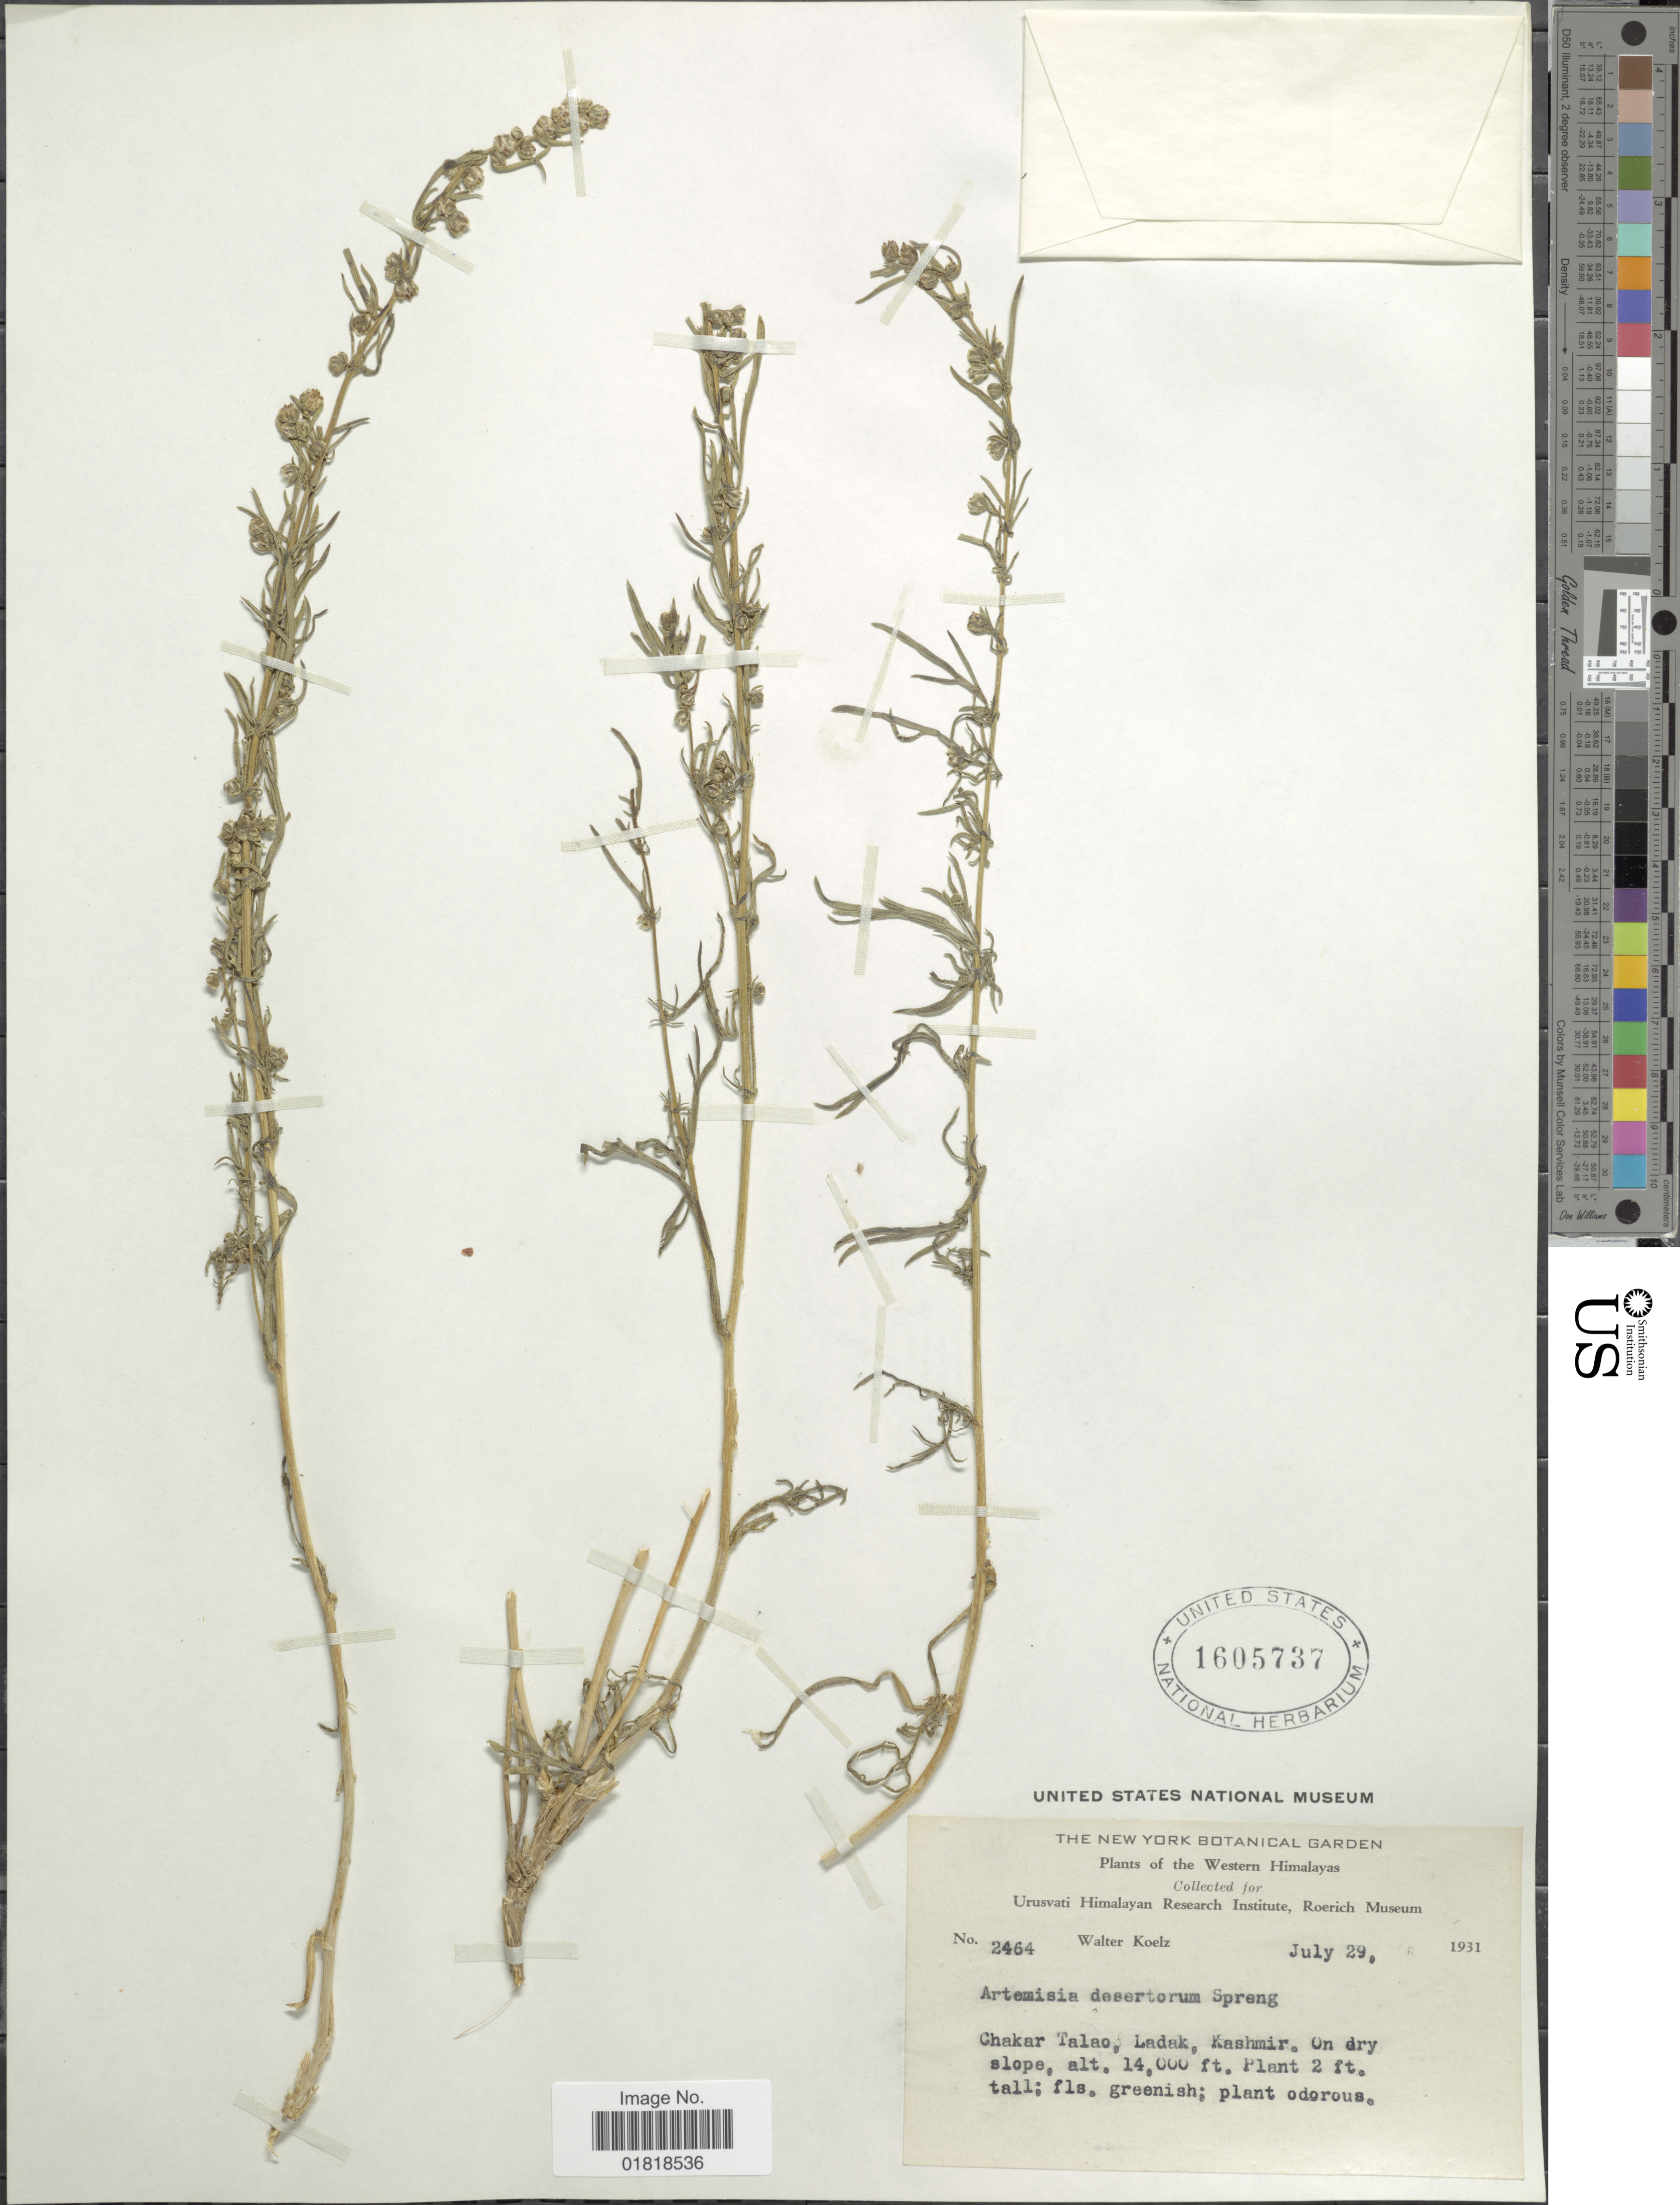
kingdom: Plantae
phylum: Tracheophyta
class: Magnoliopsida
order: Asterales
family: Asteraceae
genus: Artemisia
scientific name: Artemisia desertorum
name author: Spreng.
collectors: W. N. Koelz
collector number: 2464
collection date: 1931-07-29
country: India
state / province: Ladakh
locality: Western Himalaya, Chakar Talao, Ladak, Kashmir, on dry slope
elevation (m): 4267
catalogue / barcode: US 1605737